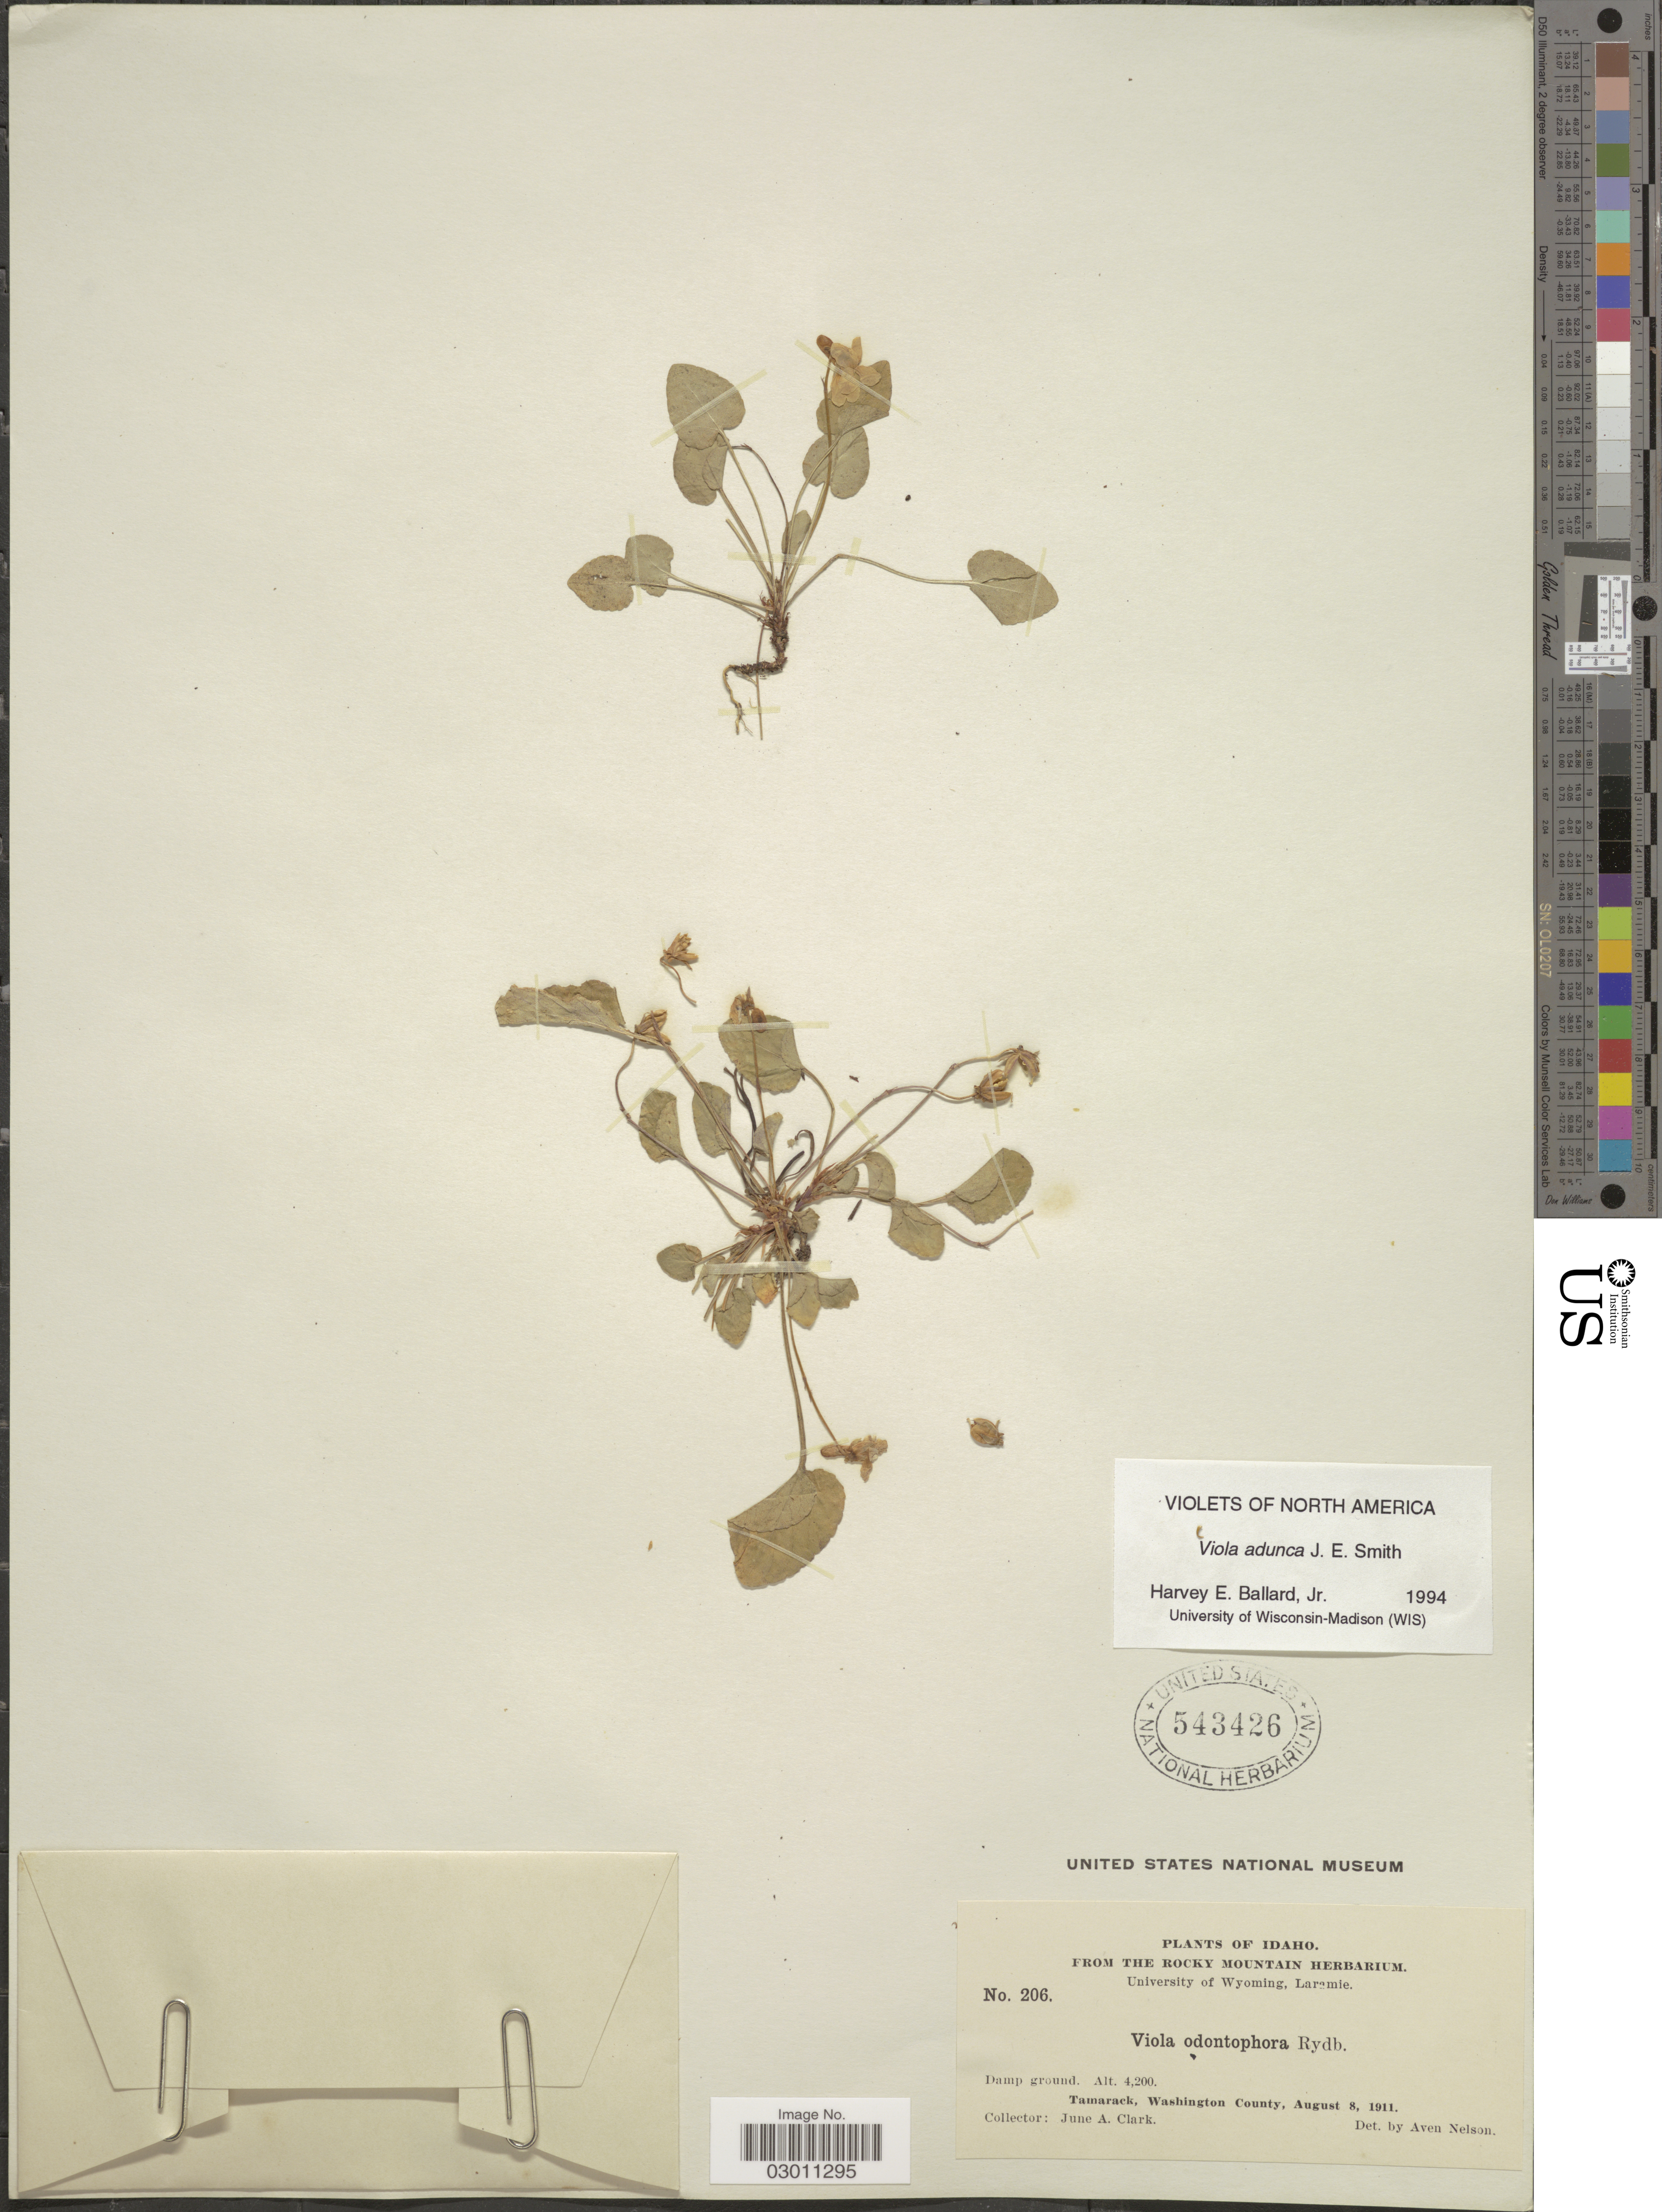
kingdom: Plantae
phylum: Tracheophyta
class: Magnoliopsida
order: Malpighiales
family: Violaceae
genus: Viola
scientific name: Viola adunca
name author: Sm.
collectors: J. A. Clark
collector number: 206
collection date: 1911-08-08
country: United States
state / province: Idaho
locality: Tamarack, Washington County.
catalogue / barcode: US 543426